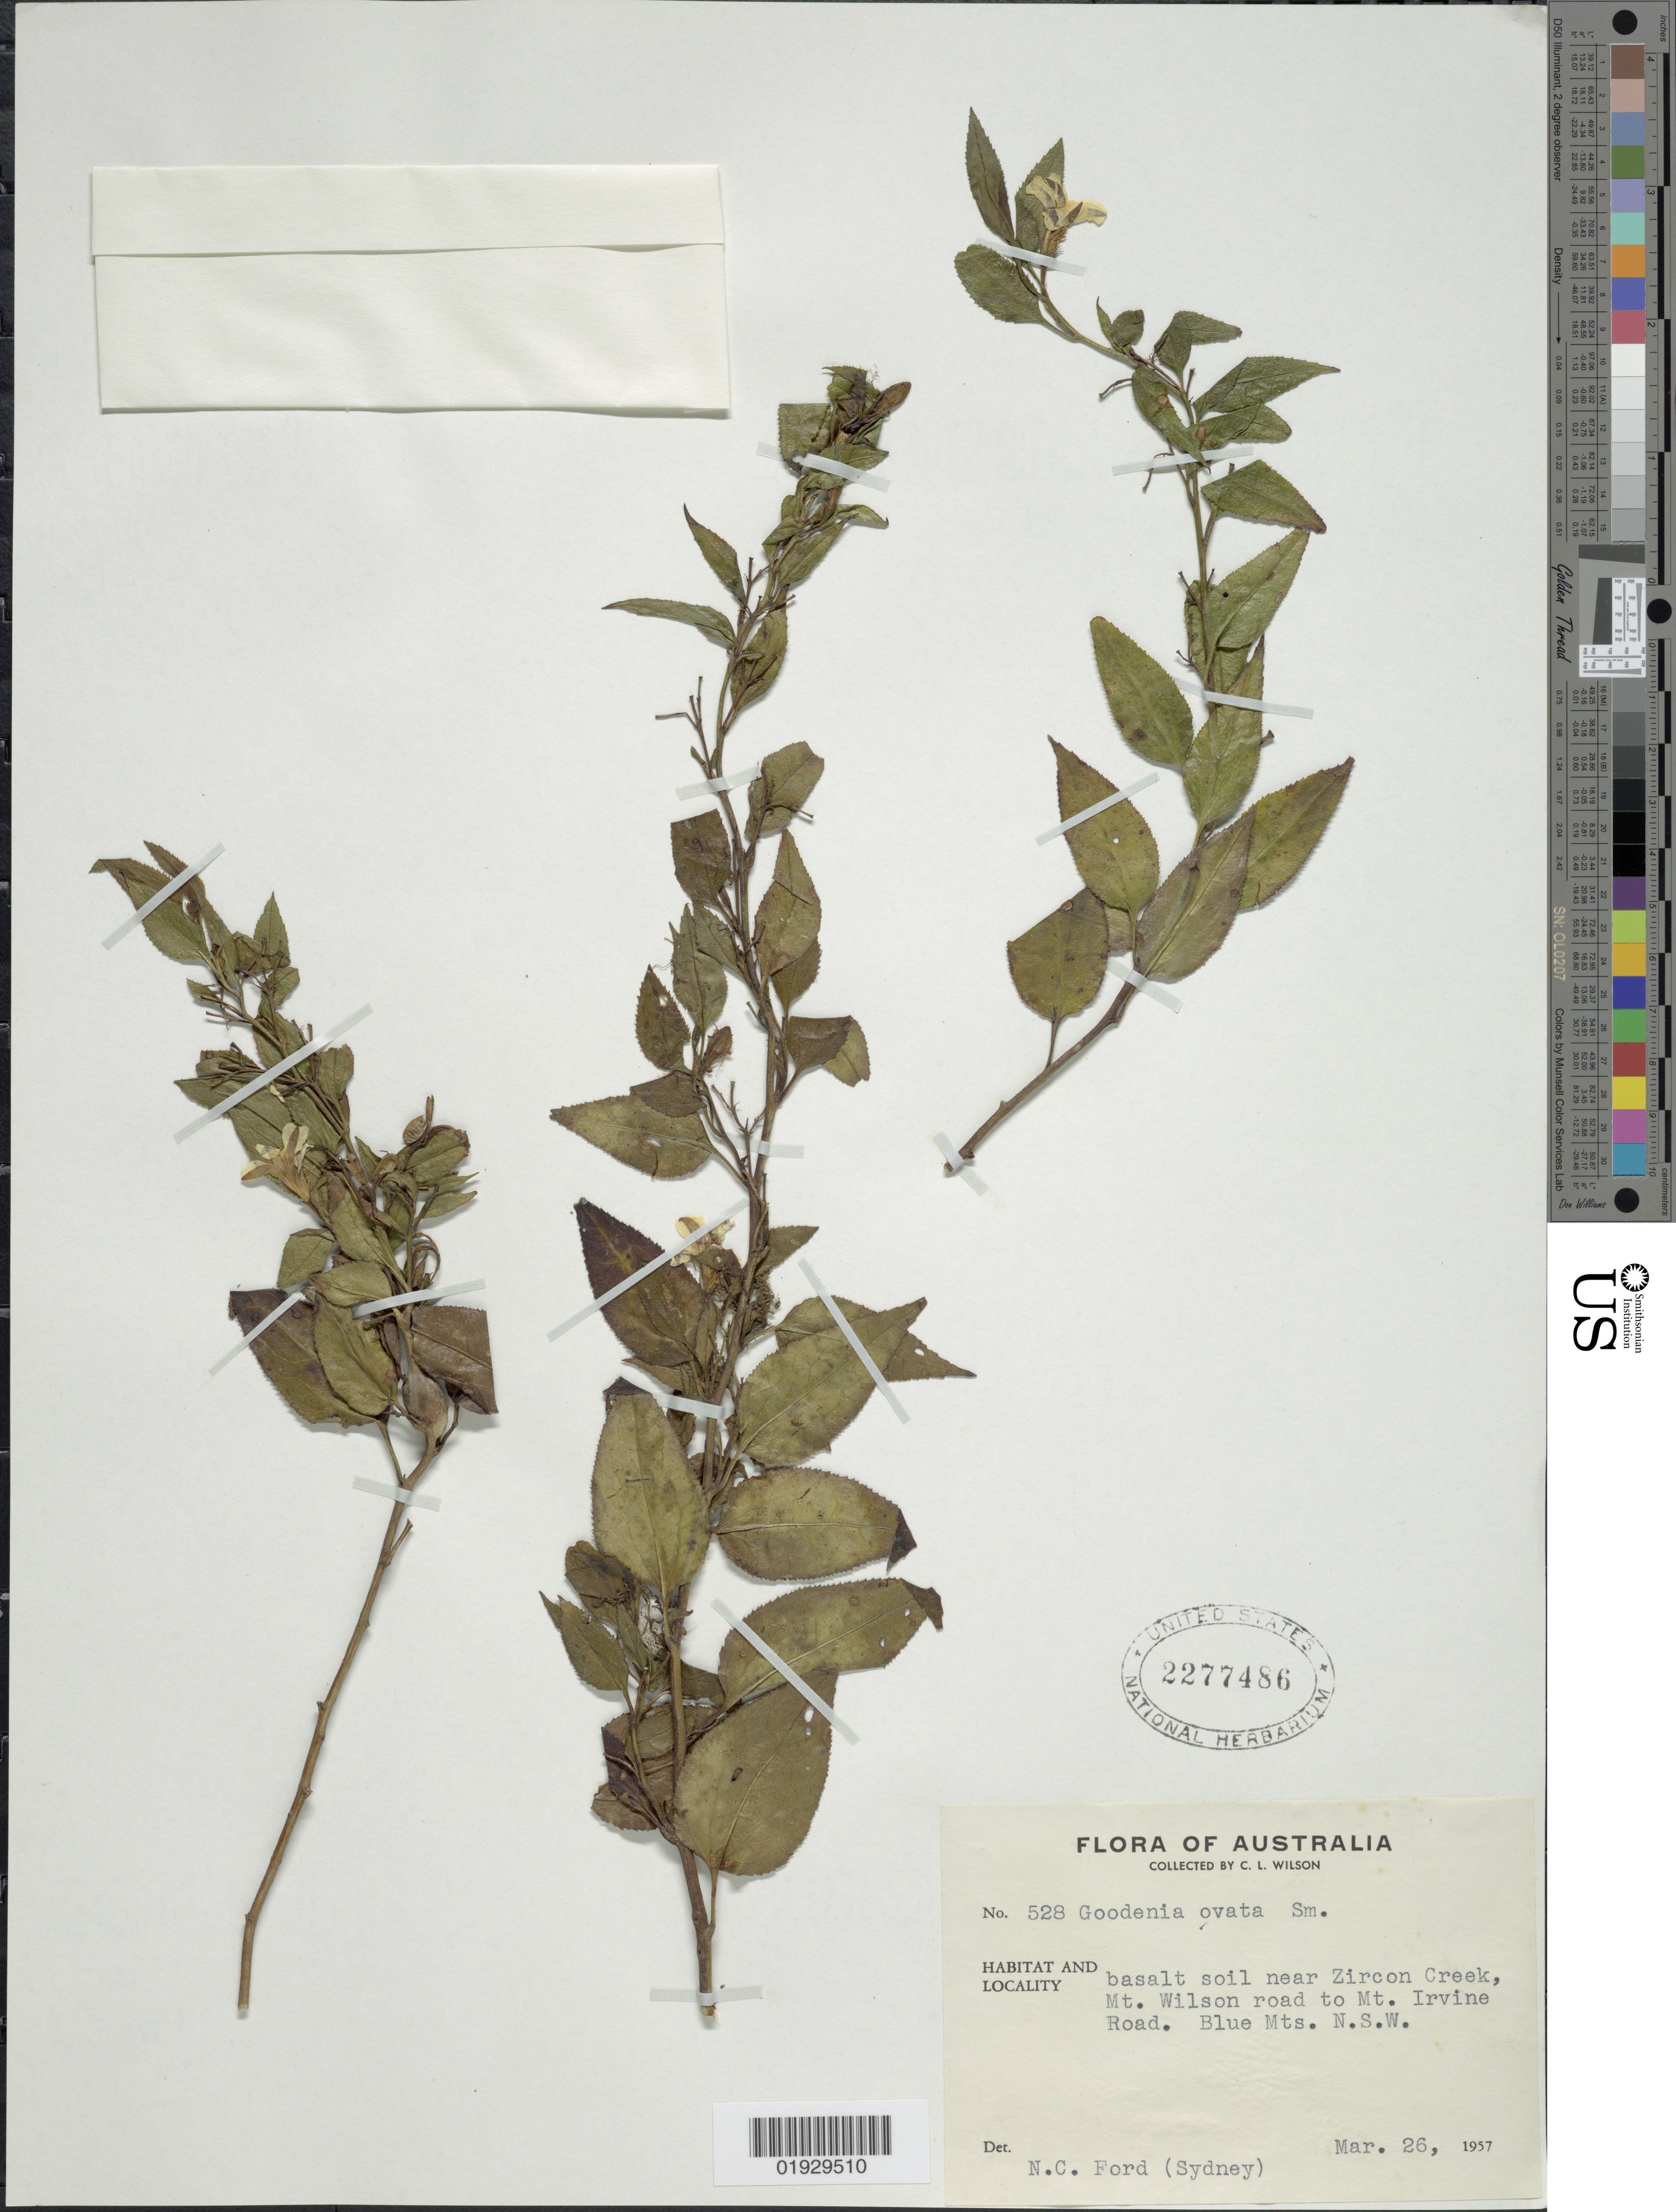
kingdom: Plantae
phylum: Tracheophyta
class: Magnoliopsida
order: Asterales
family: Goodeniaceae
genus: Goodenia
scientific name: Goodenia ovata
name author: Sm.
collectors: C. L. Wilson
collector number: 528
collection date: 1957-03-26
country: Australia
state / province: New South Wales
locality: Basalt soil near Zircon Creek, Mt. Wilson road to Mt. Irvine Road. Blue Mts. N.S.W.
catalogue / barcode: US 2277486